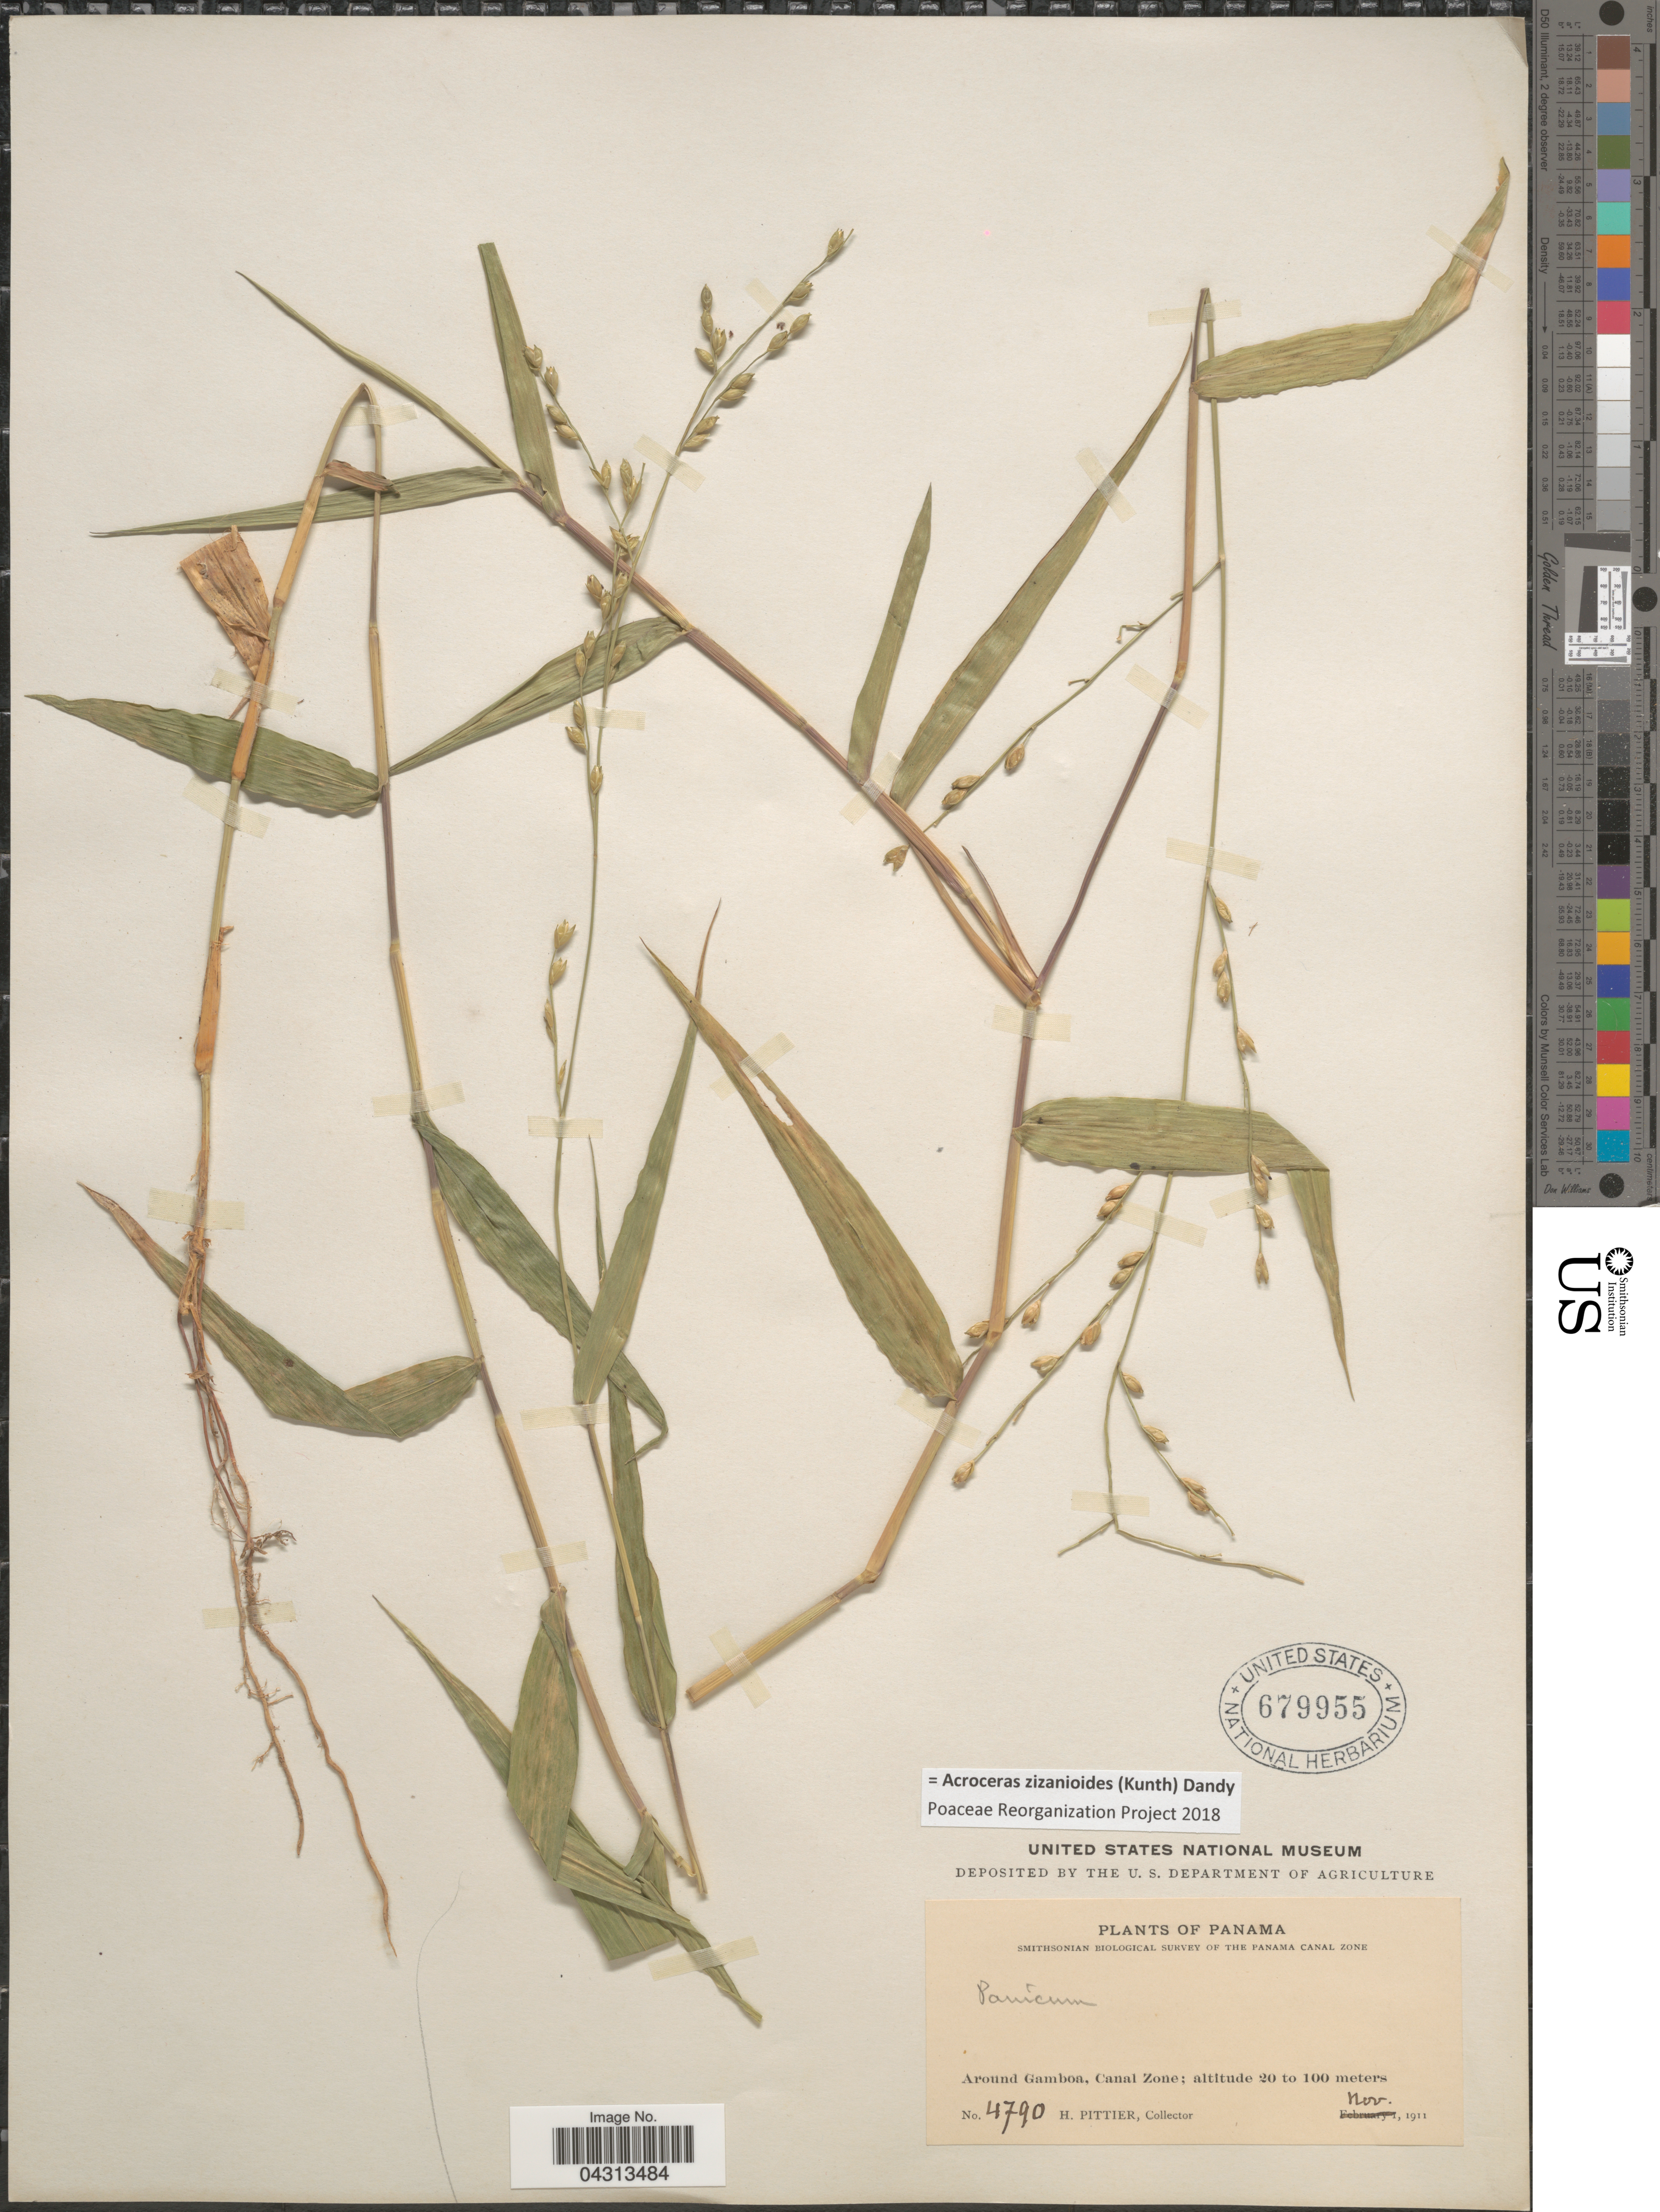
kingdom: Plantae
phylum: Tracheophyta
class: Liliopsida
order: Poales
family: Poaceae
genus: Acroceras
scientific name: Acroceras zizanioides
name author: (Kunth) Dandy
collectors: H. F. Pittier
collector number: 4790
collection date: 1911-11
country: Panama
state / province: Colón / Panamá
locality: Smithsonian Biological Survey of the Panama Canal Zone. Around Gamboa, Canal Zone.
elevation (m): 20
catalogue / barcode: US 679955